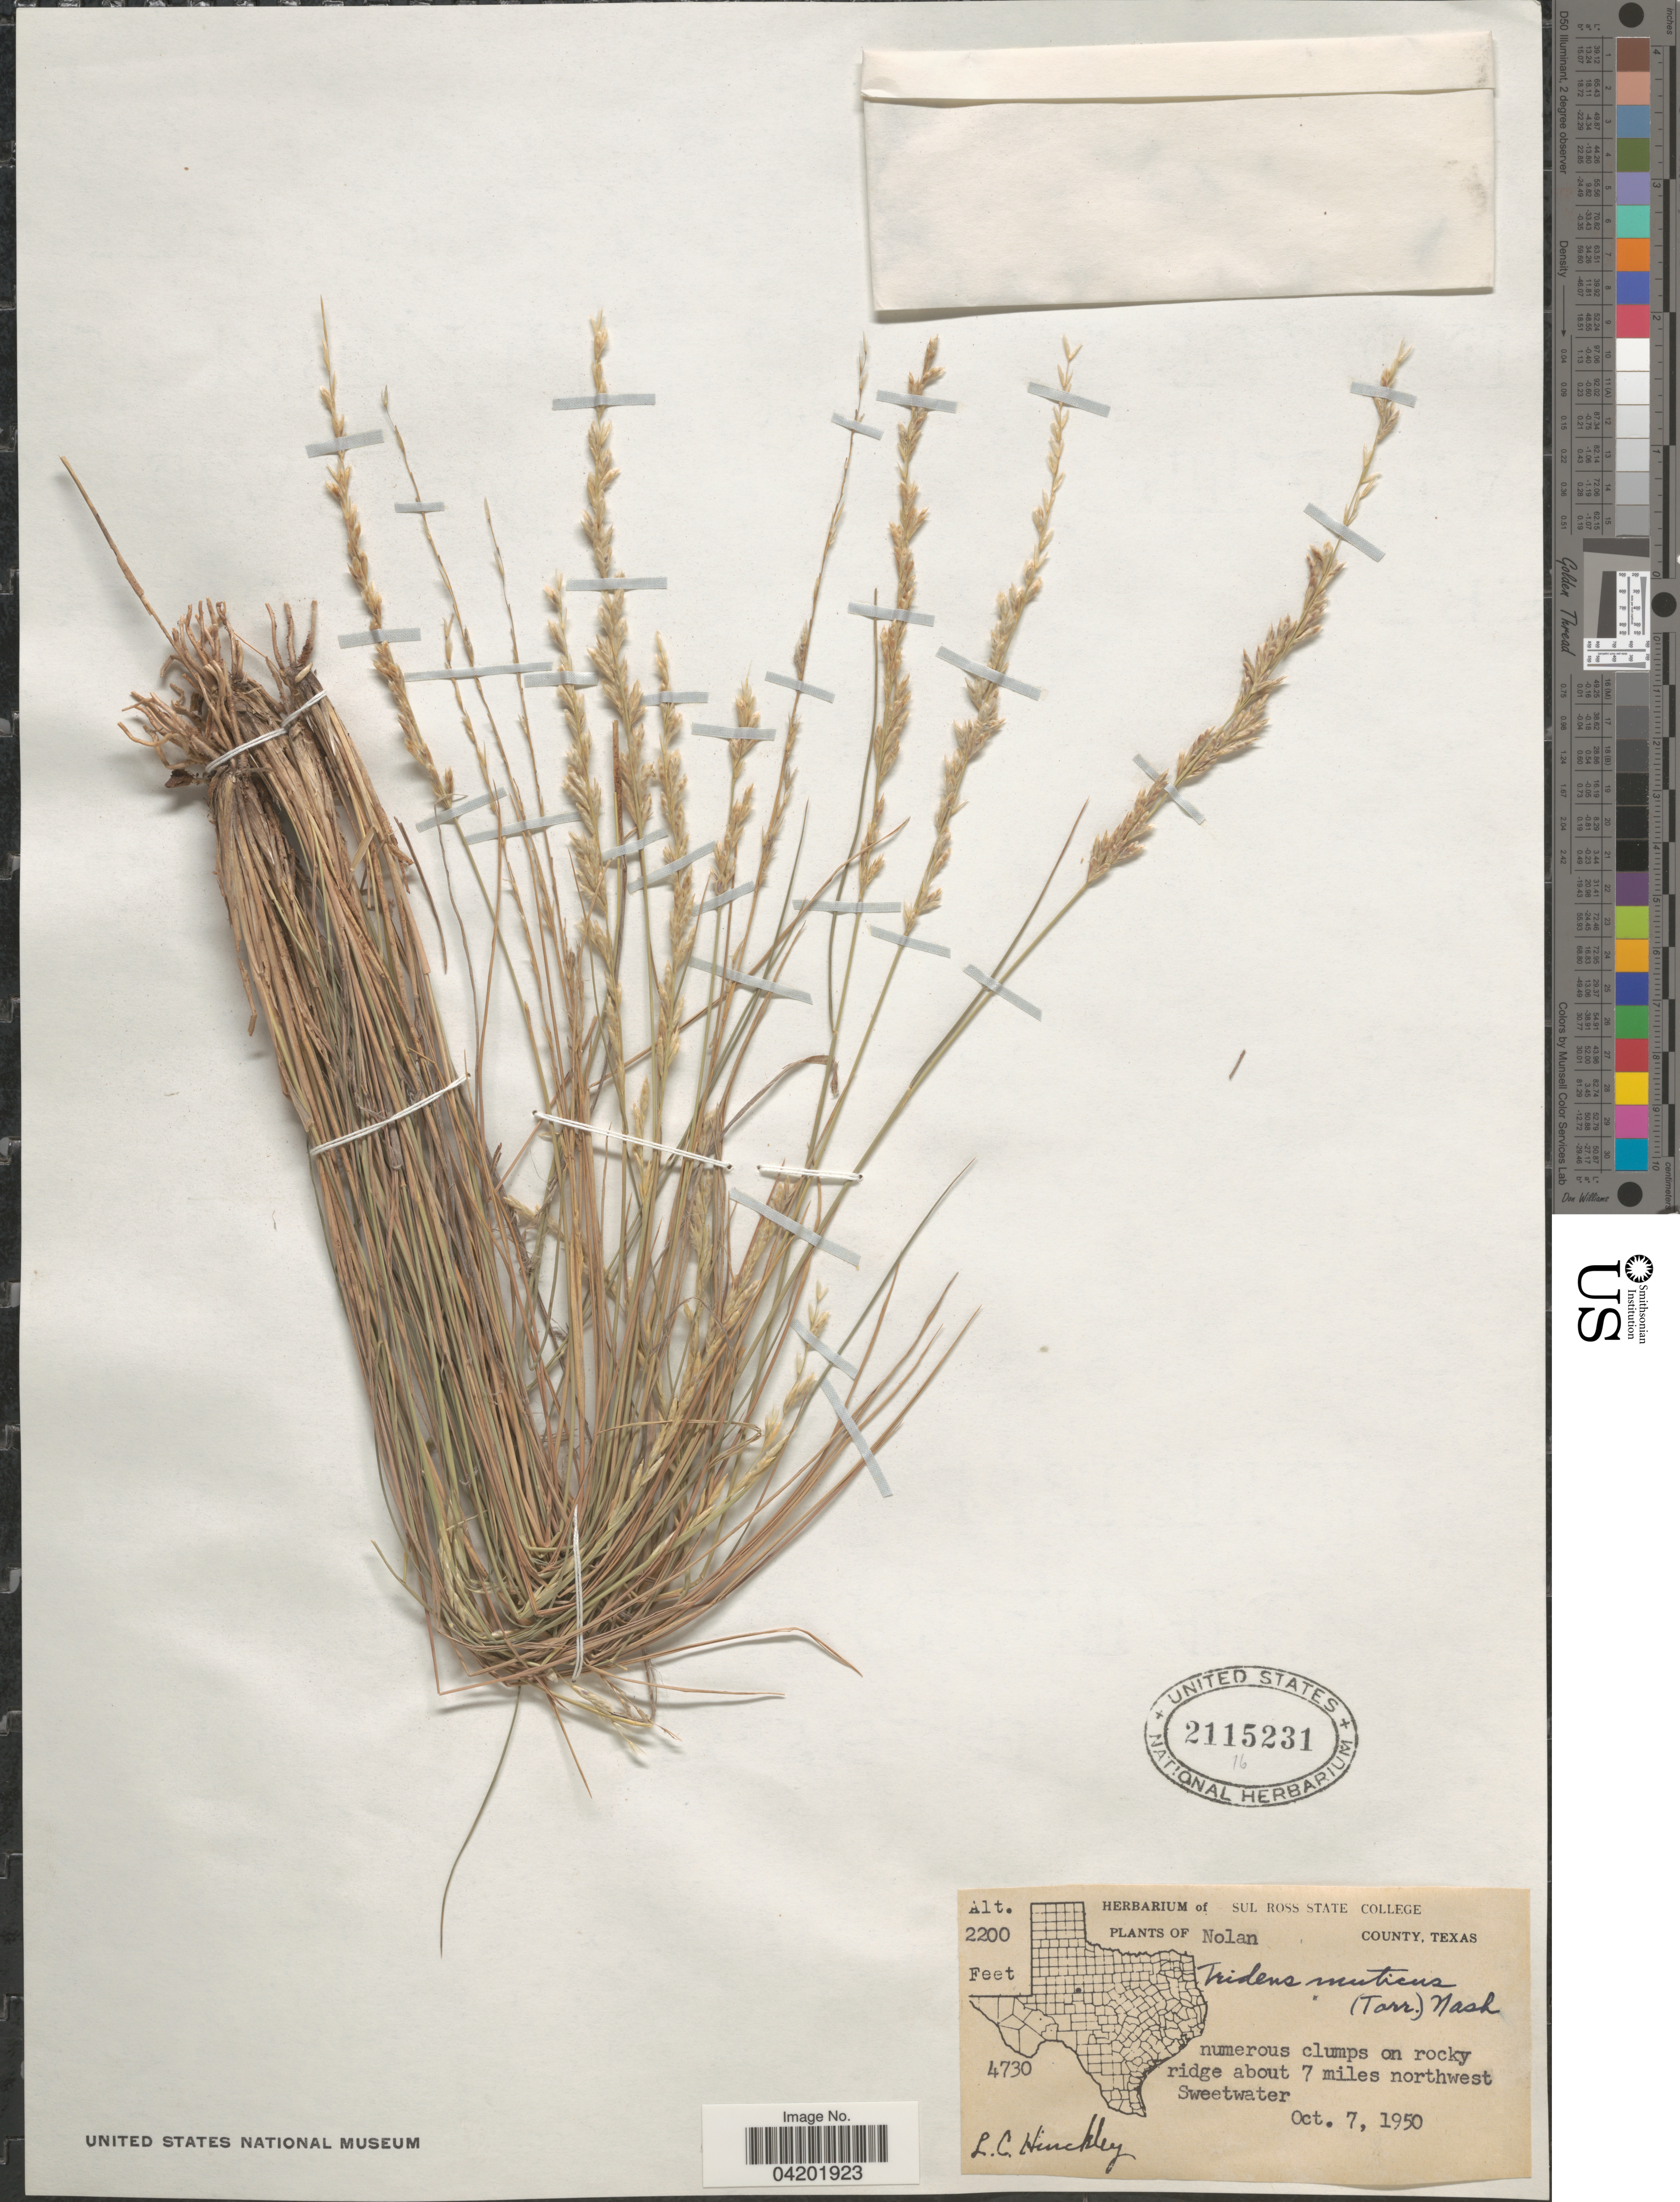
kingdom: Plantae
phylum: Tracheophyta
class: Liliopsida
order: Poales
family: Poaceae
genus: Tridentopsis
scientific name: Tridentopsis mutica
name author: (Torr.) P.M. Peterson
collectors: L. Hinckley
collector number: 4730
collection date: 1950-10-07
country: United States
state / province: Texas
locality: Nolan County. Numerous clumps on rocky ridge about 7 miles northwest of Sweetwater.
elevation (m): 671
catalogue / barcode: US 2115231